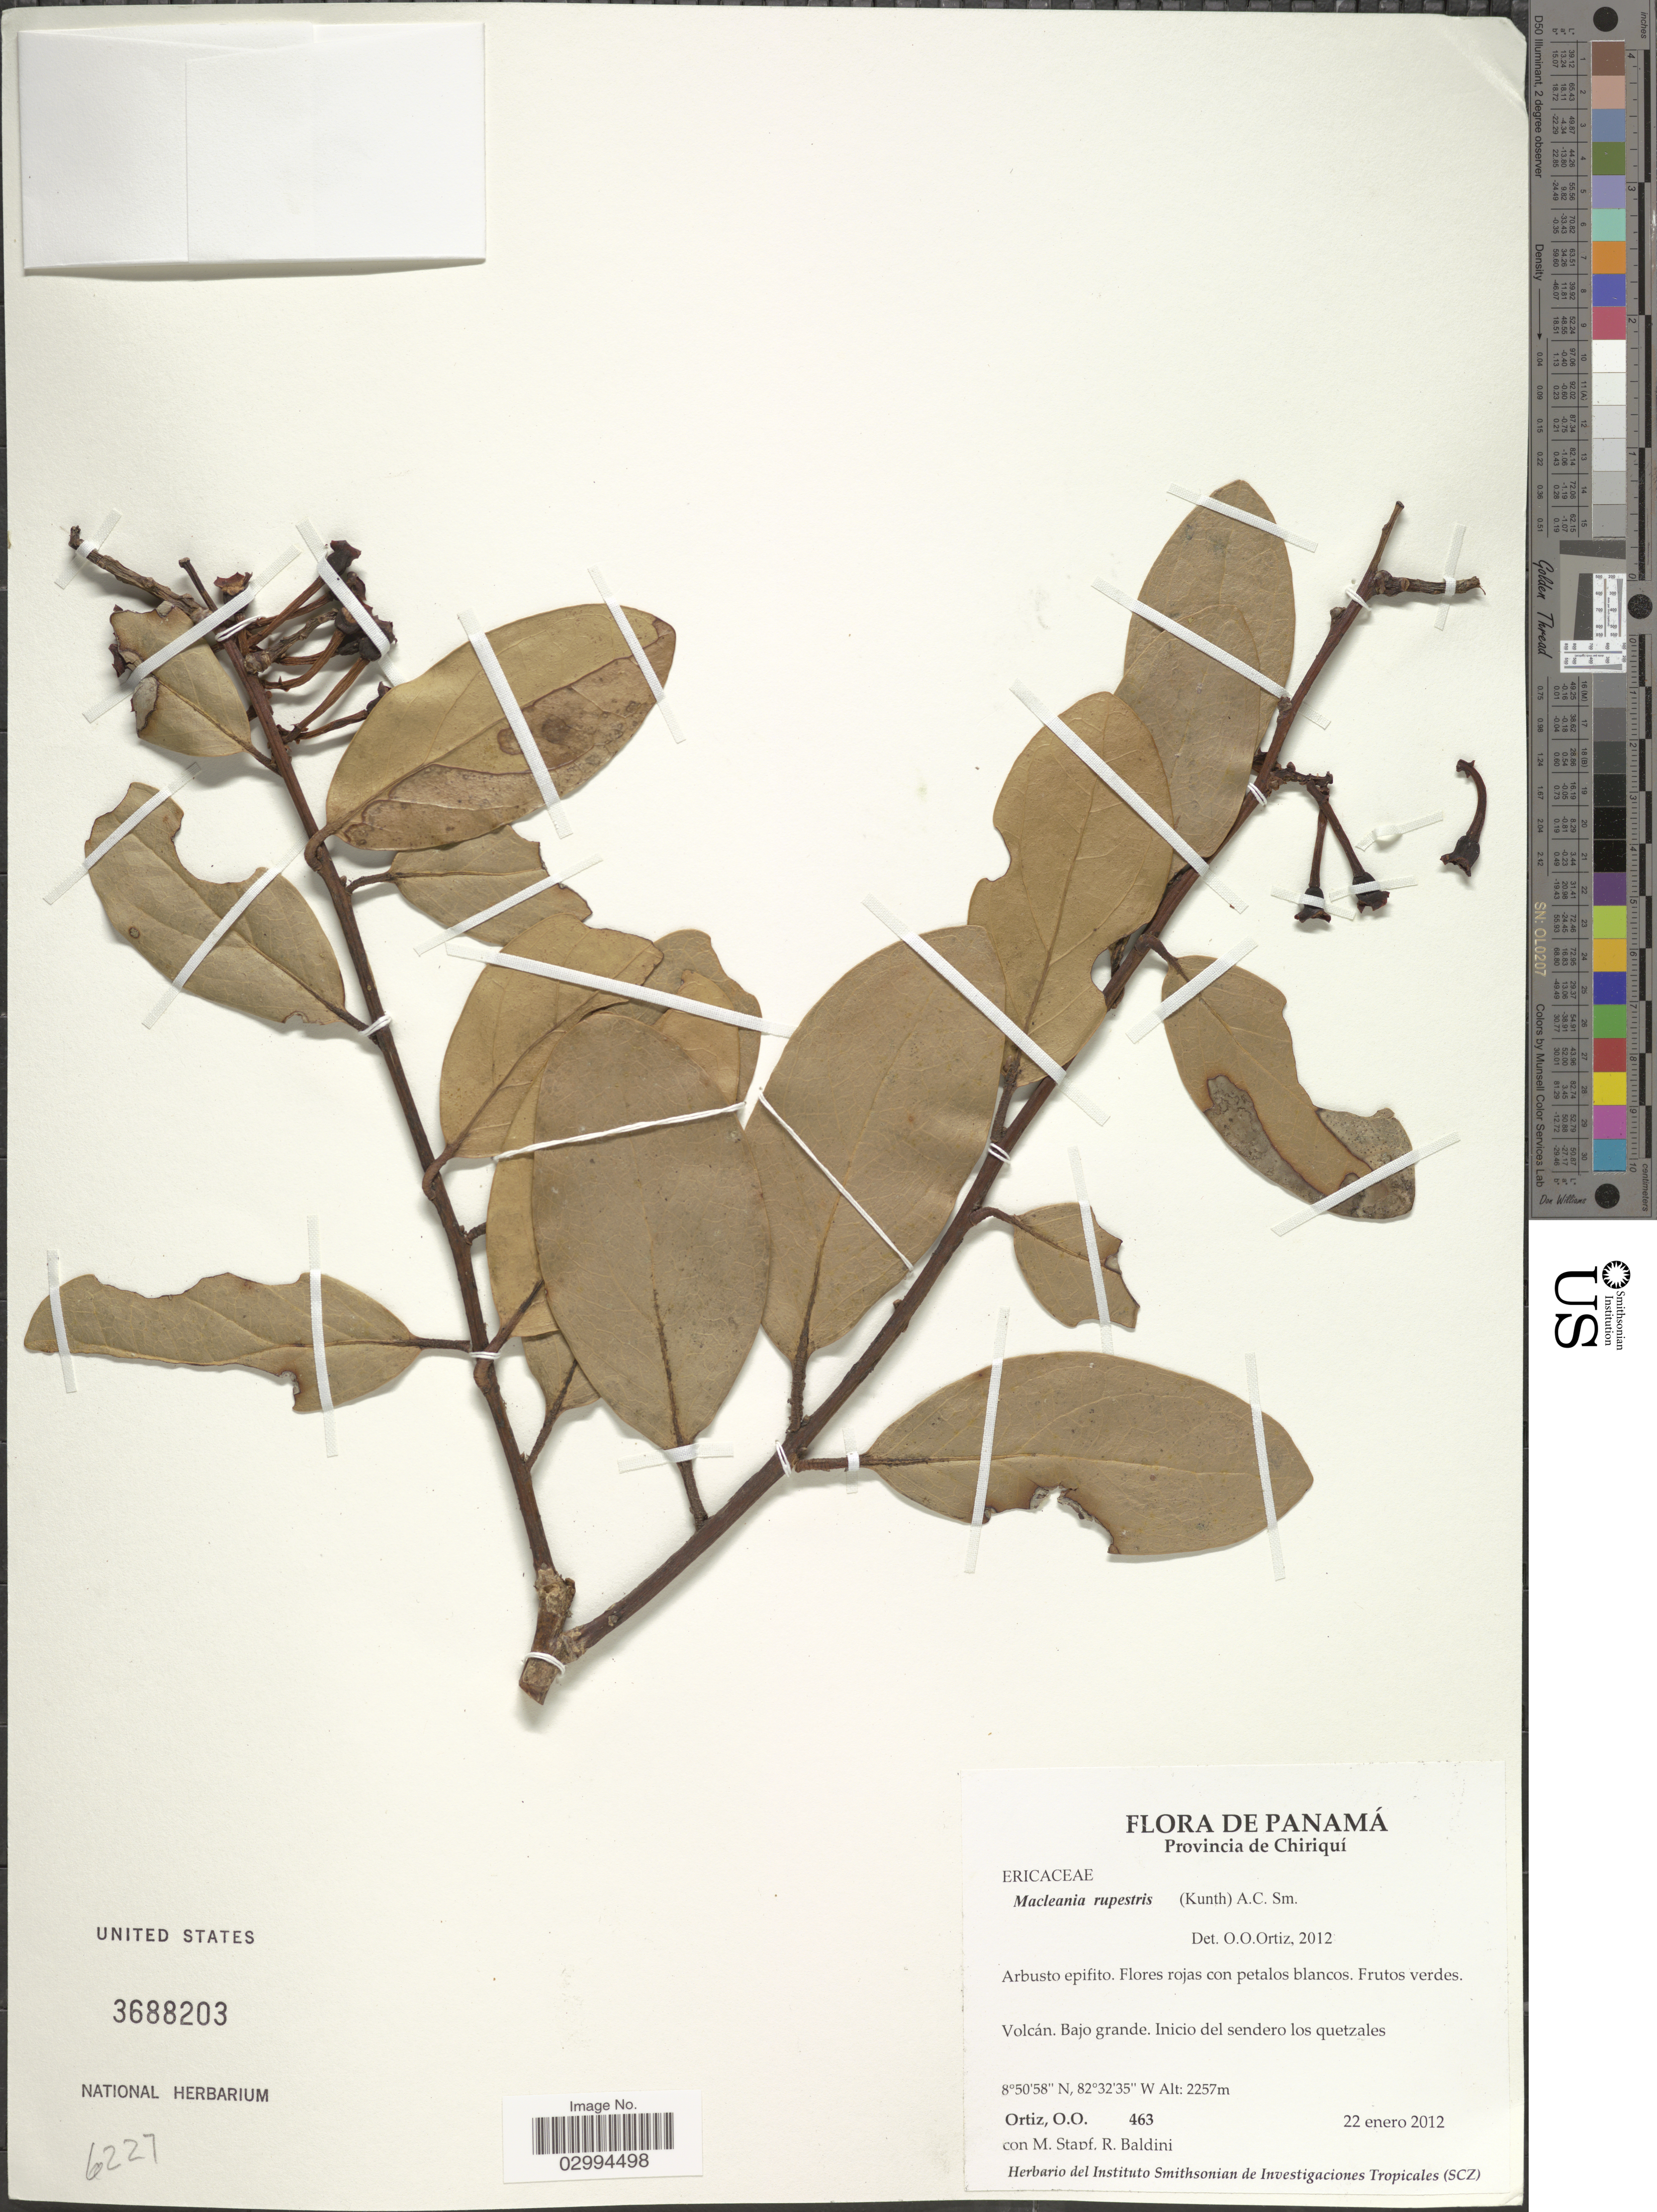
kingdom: Plantae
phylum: Tracheophyta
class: Magnoliopsida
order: Ericales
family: Ericaceae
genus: Macleania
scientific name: Macleania rupestris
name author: (Kunth) A.C. Sm.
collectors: O. O. Ortiz, M. Stapf & R. Baldini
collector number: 463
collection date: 2012-01-22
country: Panama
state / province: Chiriqui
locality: Volcán. Bajo grande. Inicio del sendero los quetzales.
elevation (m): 2257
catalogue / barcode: US 3688203